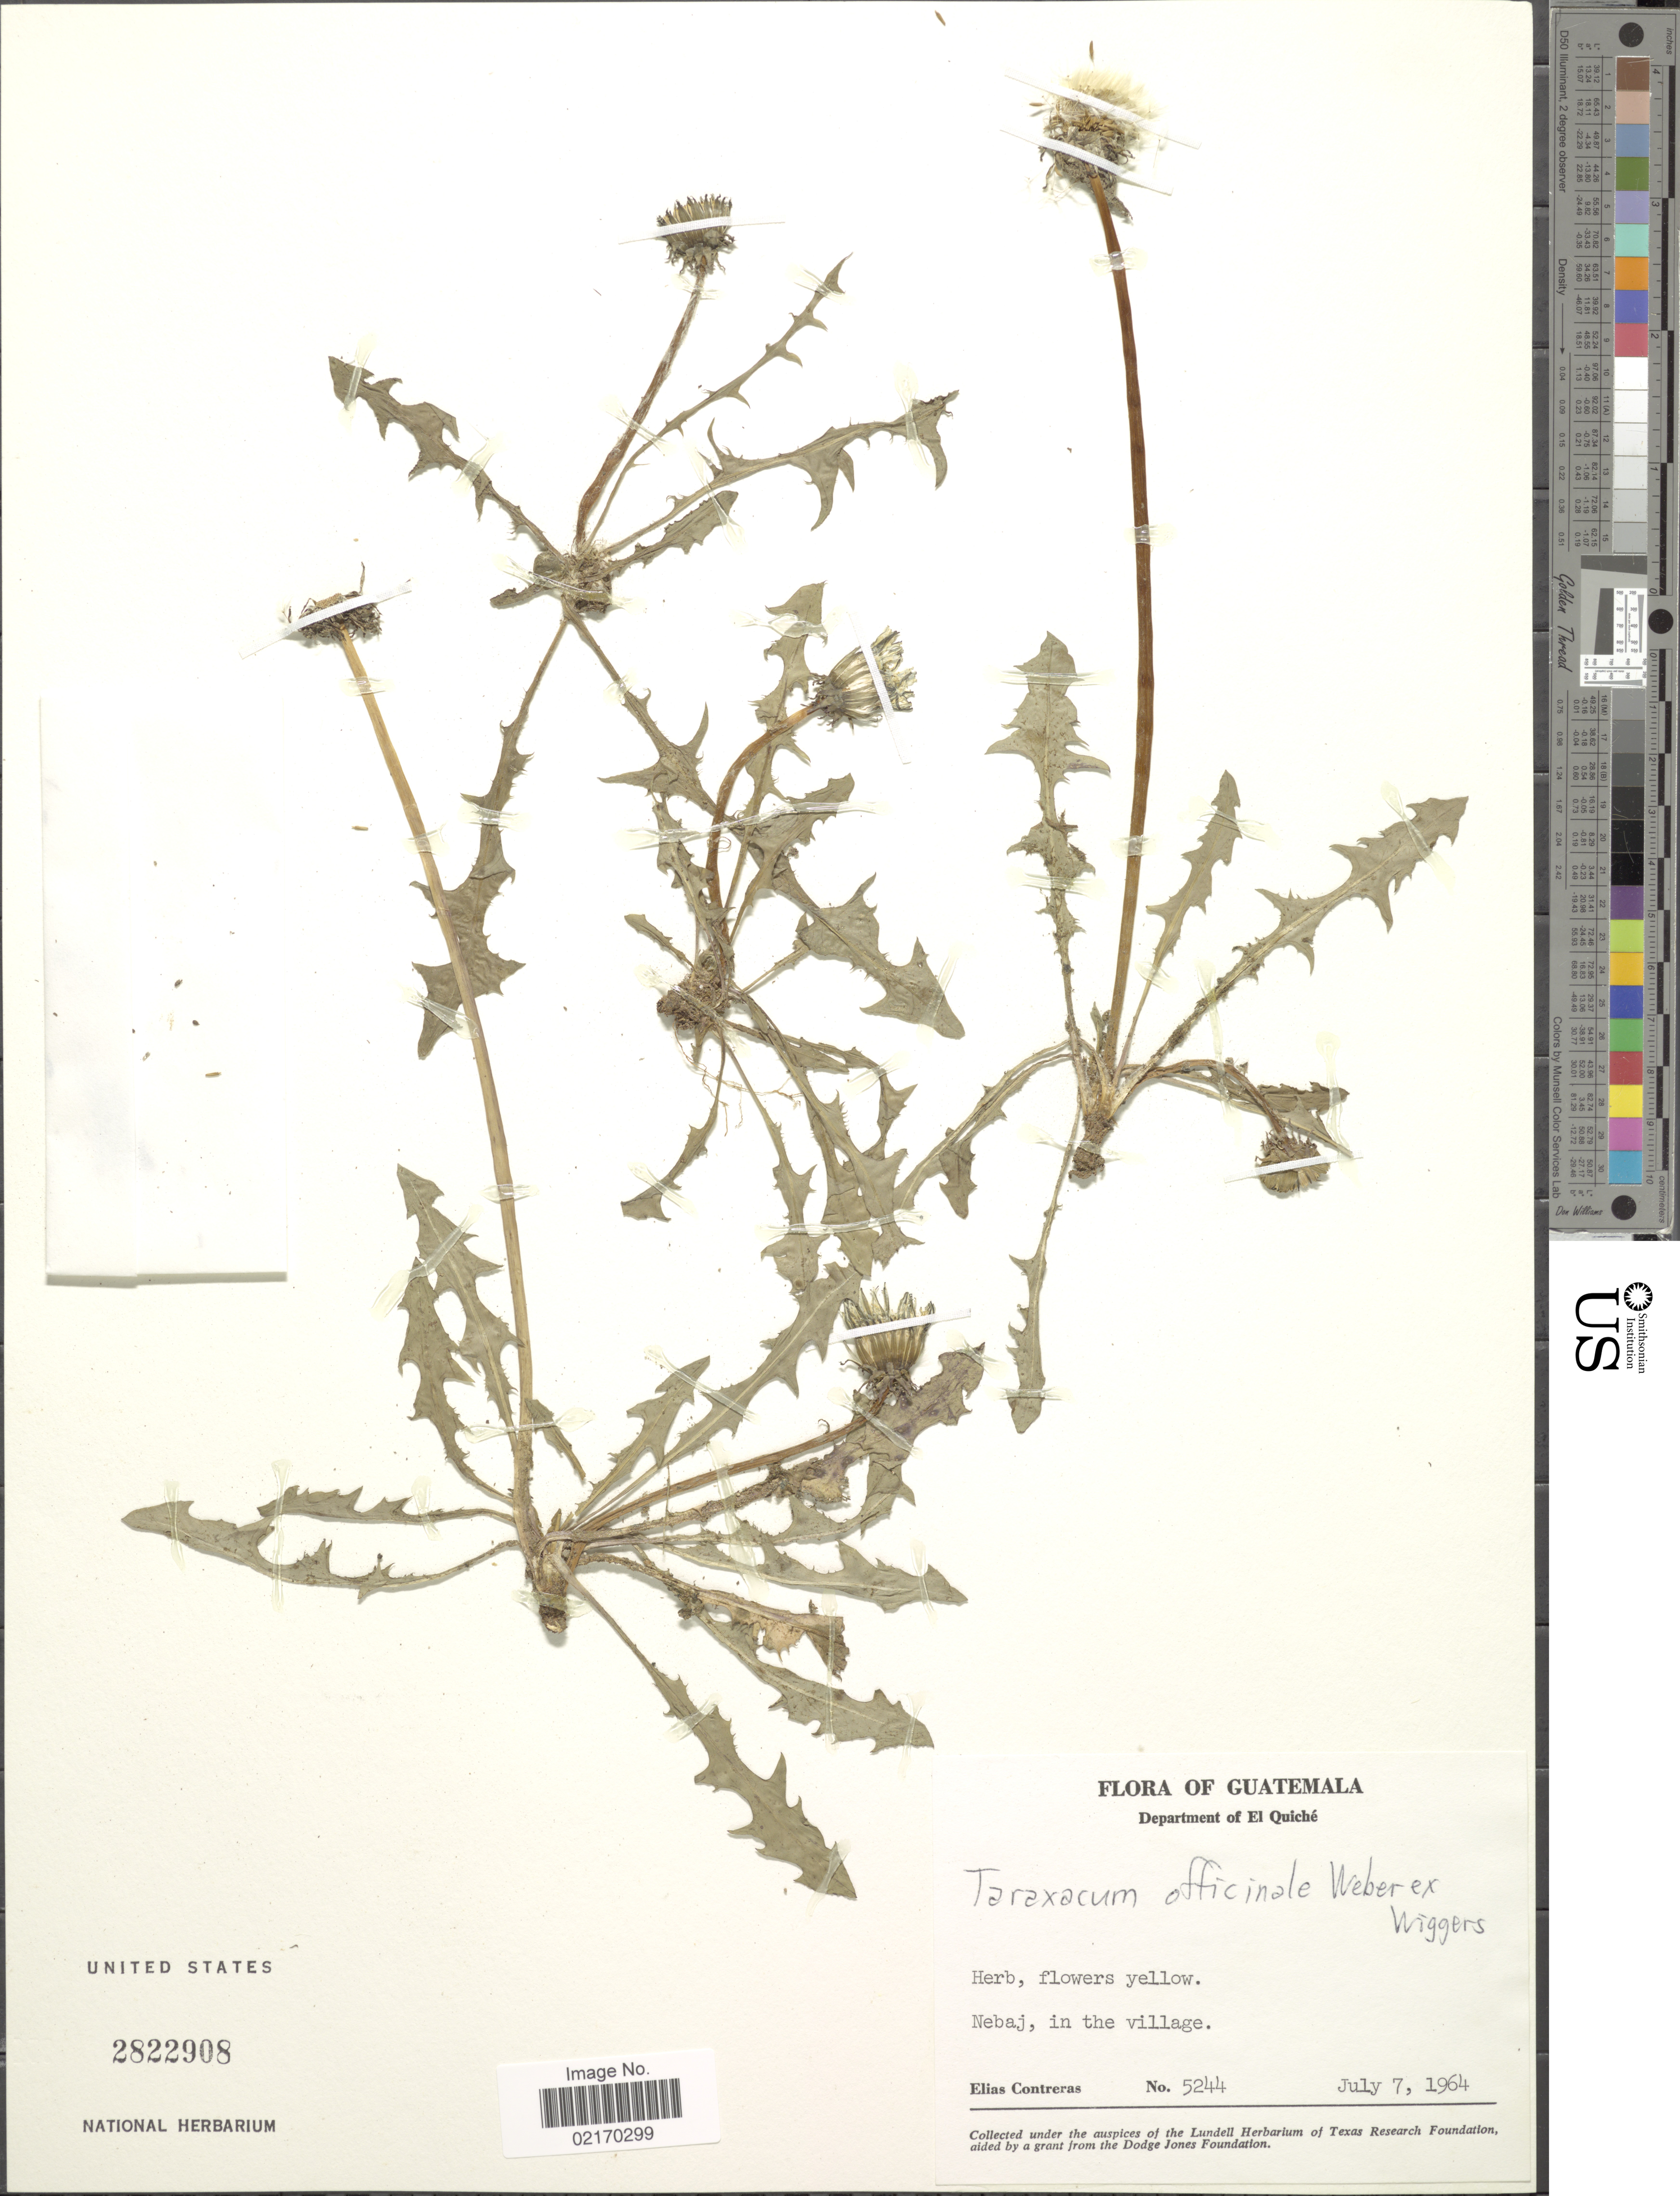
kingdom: Plantae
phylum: Tracheophyta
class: Magnoliopsida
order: Asterales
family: Asteraceae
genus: Taraxacum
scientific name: Taraxacum officinale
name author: G.H. Weber ex F.H. Wigg.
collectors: E. Contreras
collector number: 5244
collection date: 1964-07-07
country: Guatemala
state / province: El Quiché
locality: Nebaj, in the village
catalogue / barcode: US 2822908